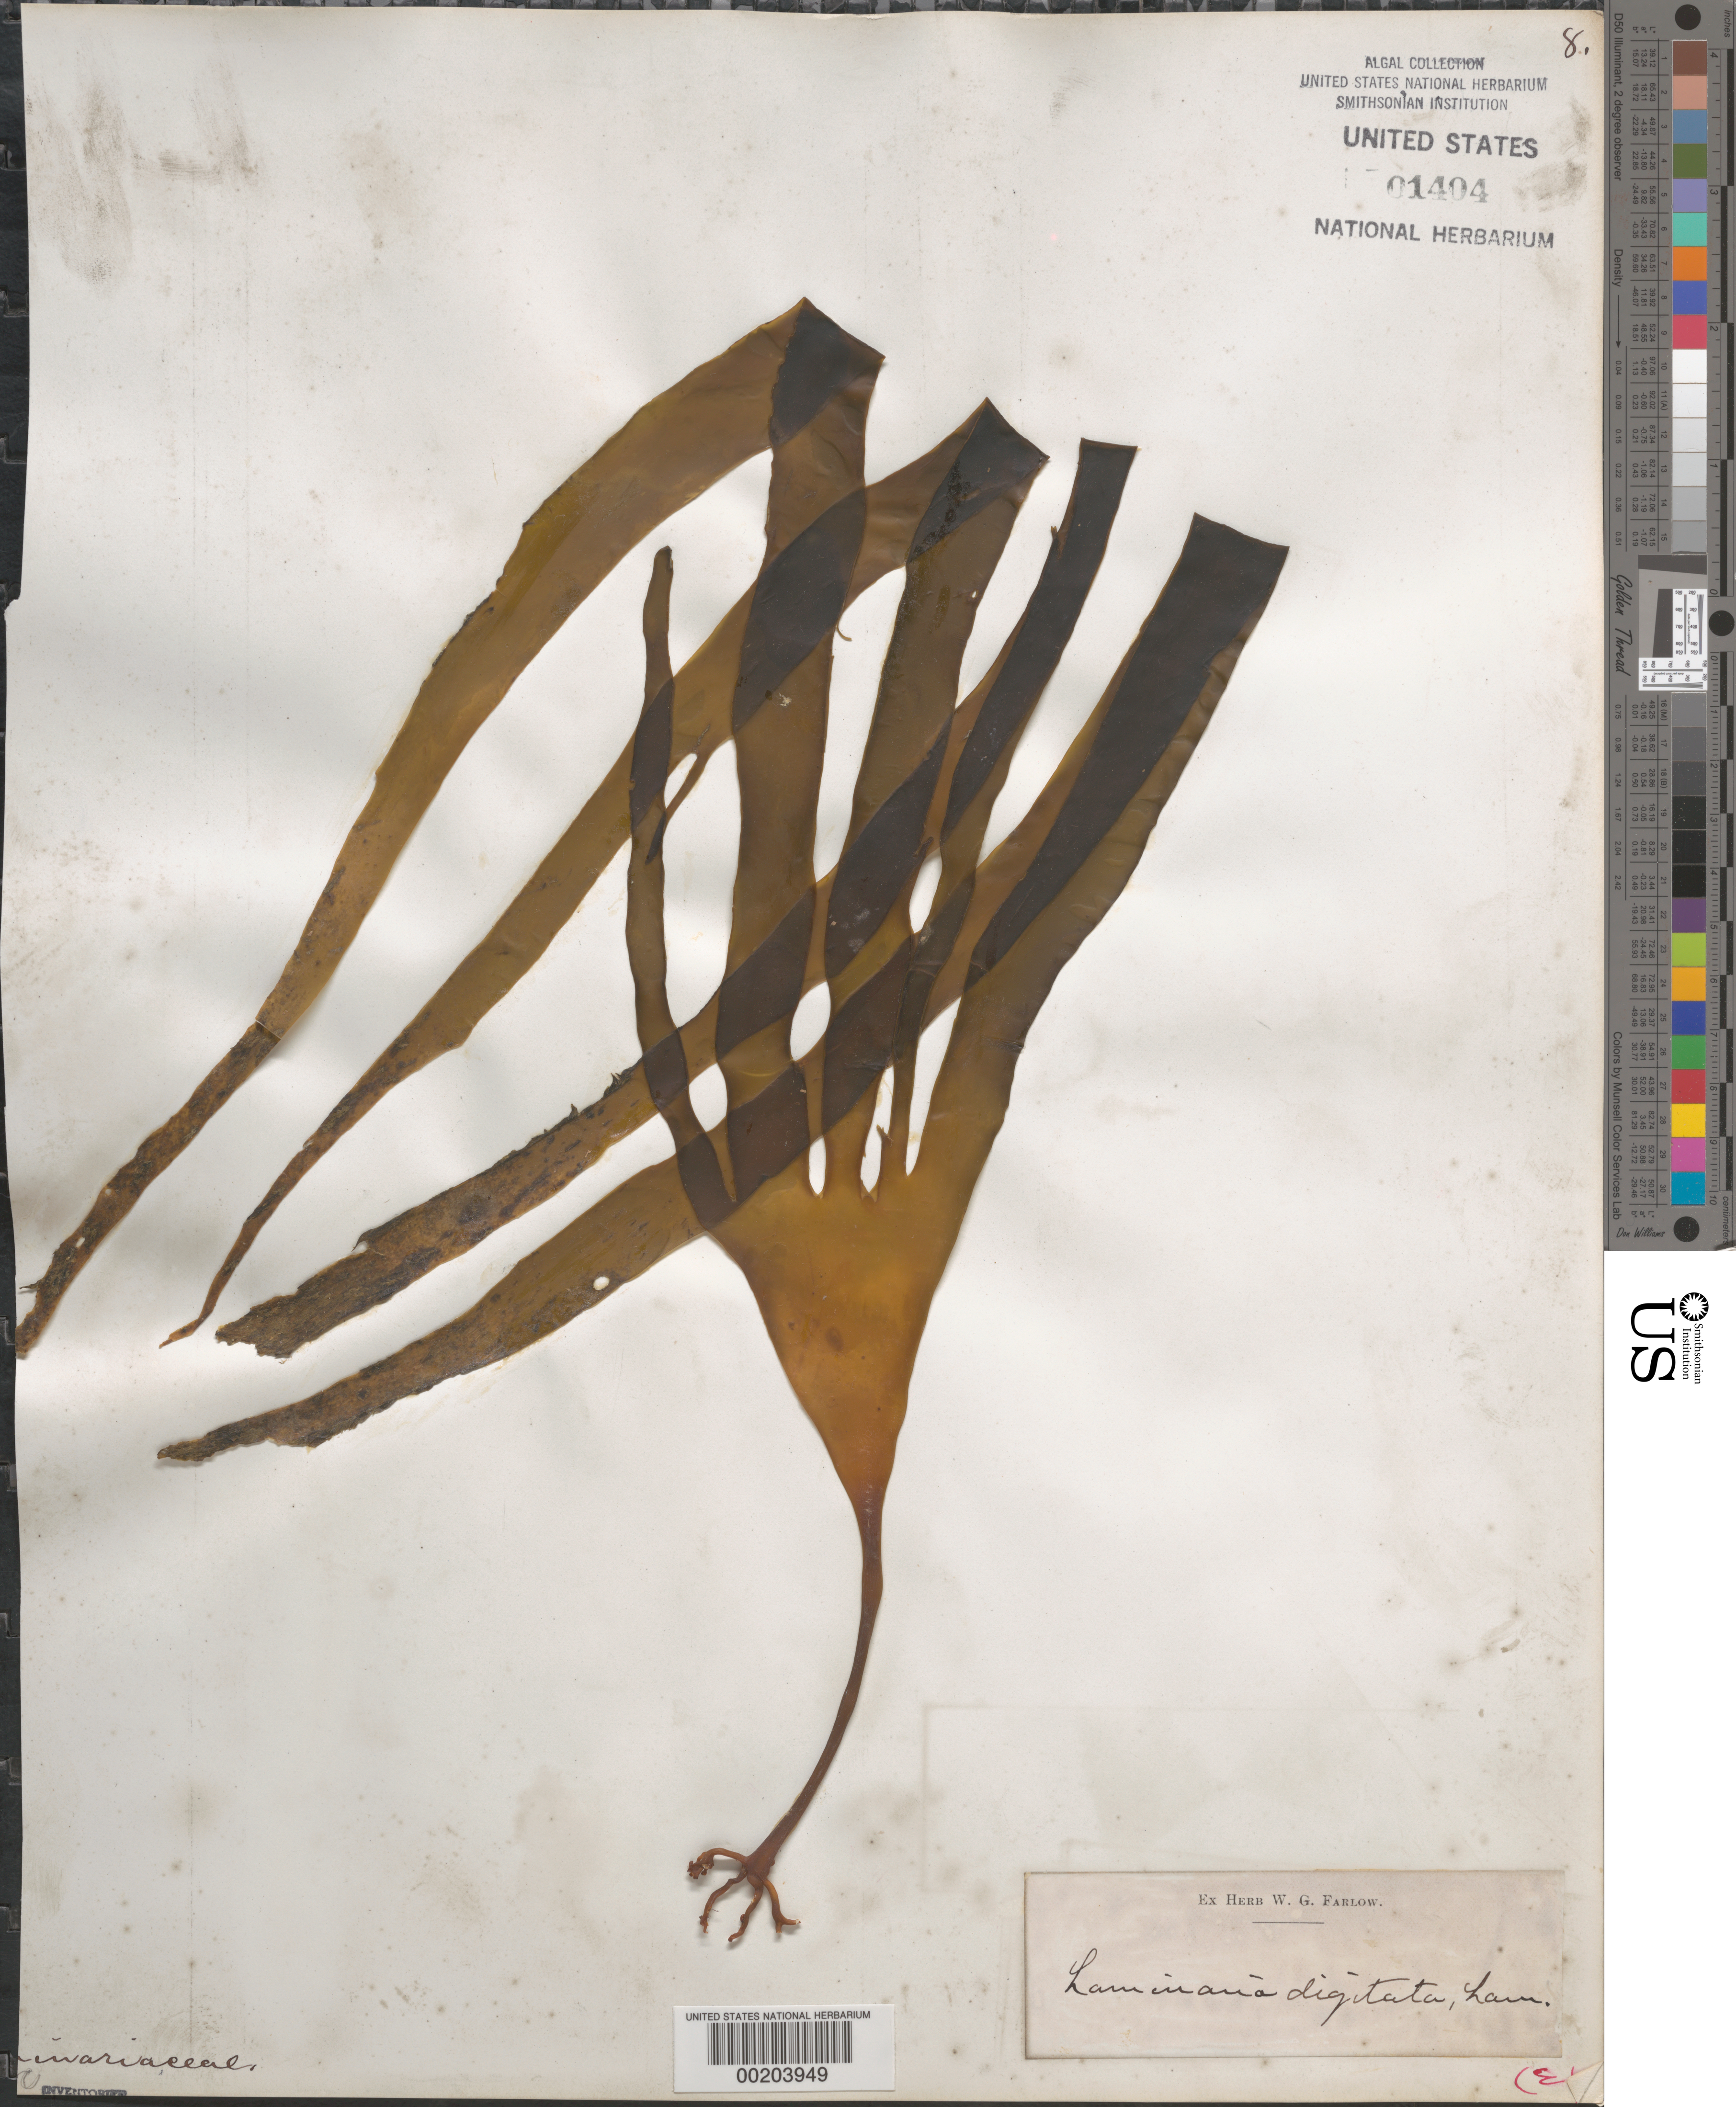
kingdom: Chromista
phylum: Ochrophyta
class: Phaeophyceae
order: Laminariales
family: Laminariaceae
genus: Laminaria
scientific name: Laminaria digitata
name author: (Hudson) J.V.Lamouroux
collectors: W. Farlow (Herbarium)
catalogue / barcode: US 1404